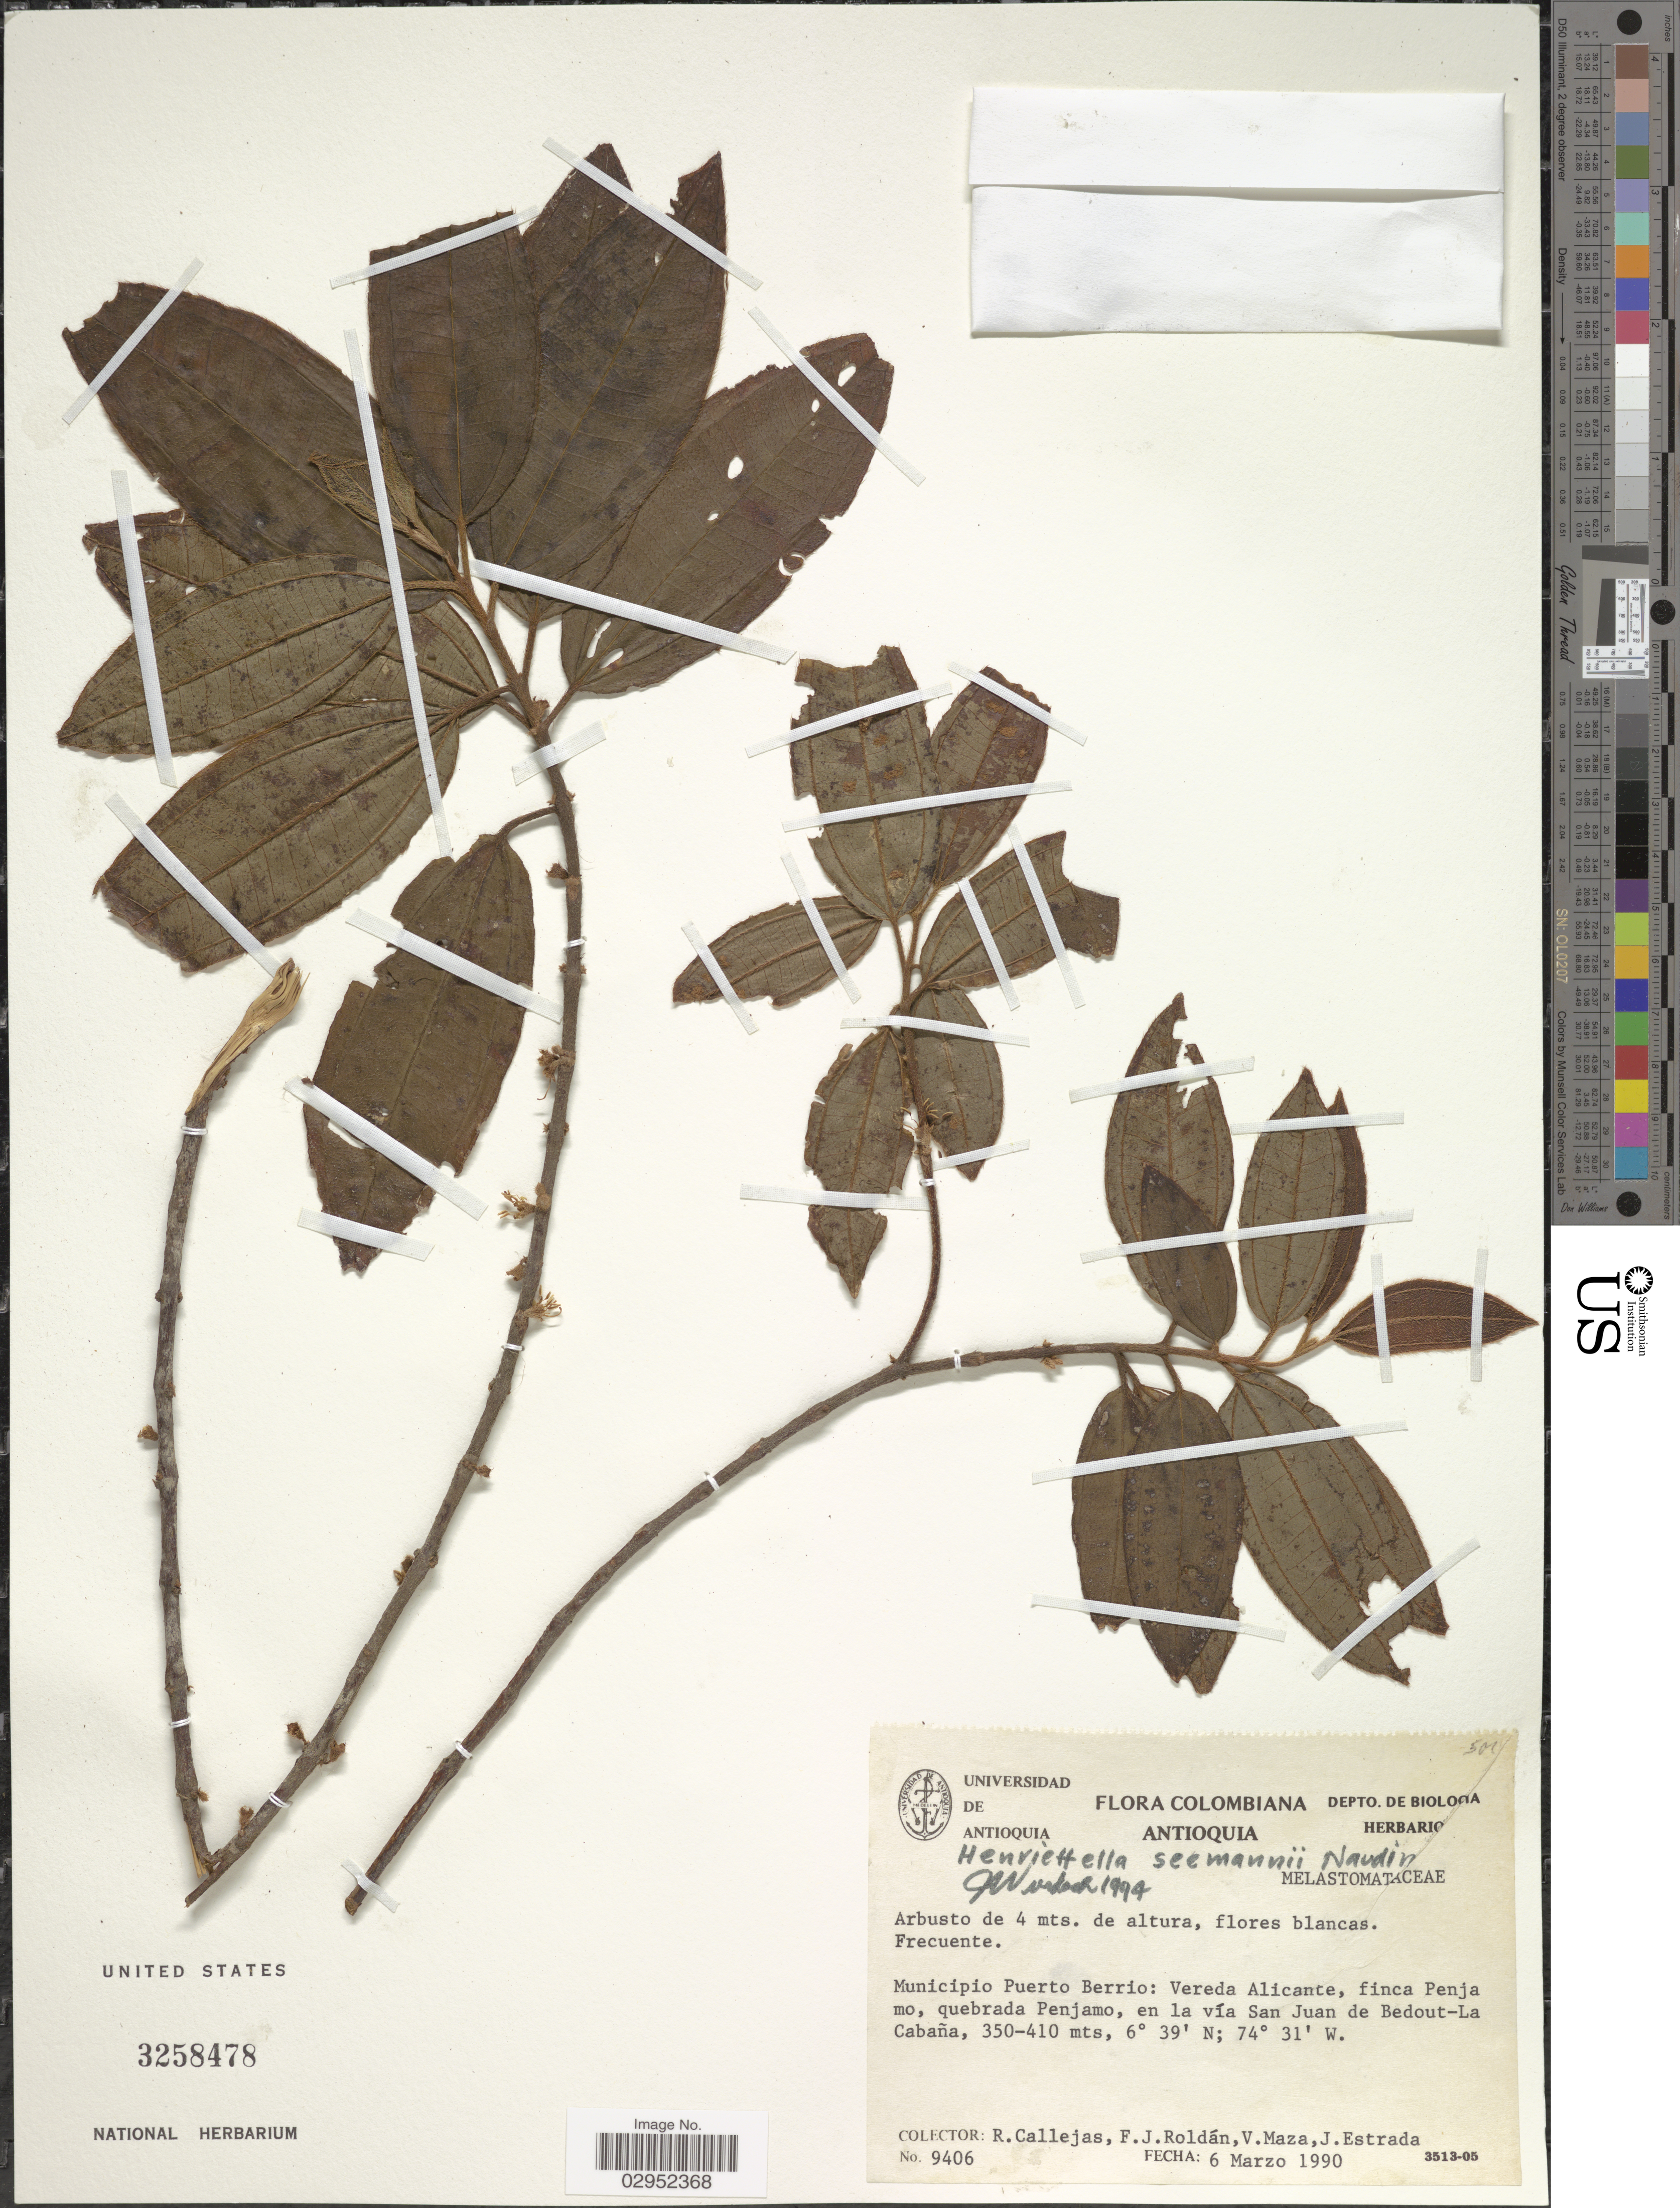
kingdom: Plantae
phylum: Tracheophyta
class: Magnoliopsida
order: Myrtales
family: Melastomataceae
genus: Henriettea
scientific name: Henriettea caudata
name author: (Gleason) Penneys et al.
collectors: R. Callejas, F. J. Roldán, V. Maza & J. Estrada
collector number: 9406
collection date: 1990-03-06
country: Colombia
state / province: Antioquia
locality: Municipio Puerto Berrio: Vereda Alicante, finca Penjamo, quebrada Penjamo, en la vía San Juan de Bedout-La Cabaña.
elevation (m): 350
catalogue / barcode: US 3258478